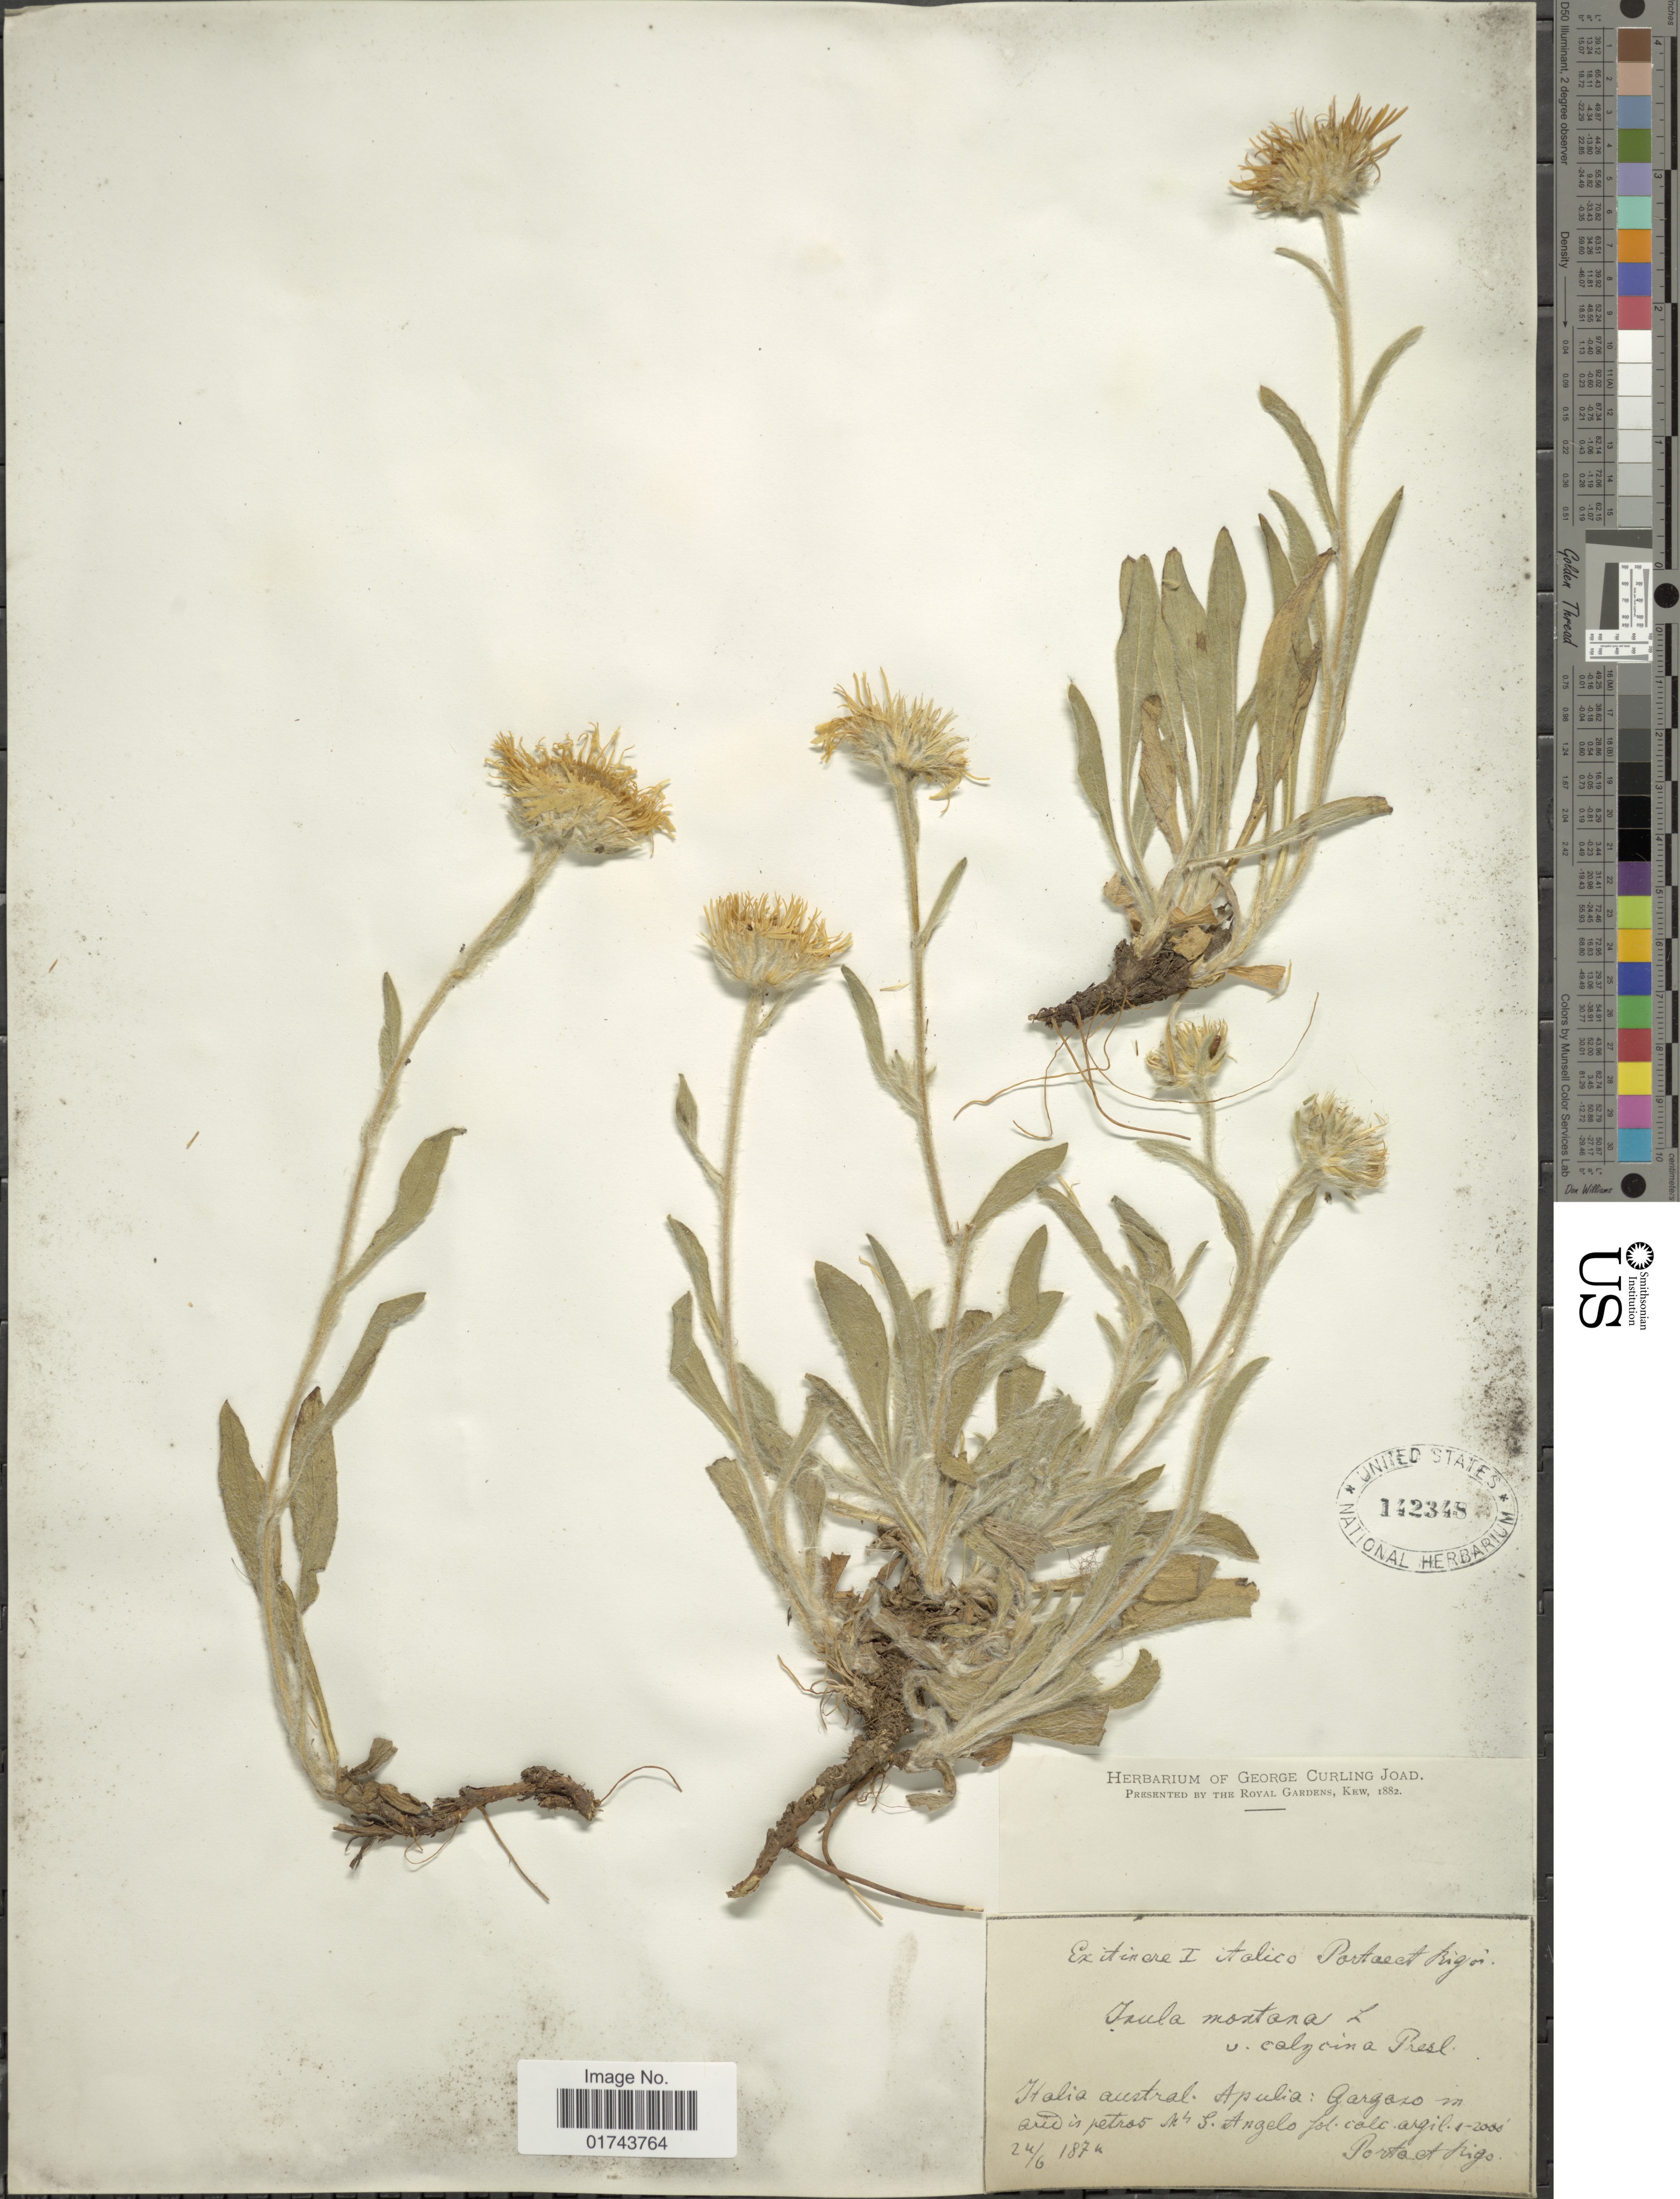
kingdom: Plantae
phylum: Tracheophyta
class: Magnoliopsida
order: Asterales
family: Asteraceae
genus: Inula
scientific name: Inula montana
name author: L.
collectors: -- Porta & -- Rigo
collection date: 1874-06-24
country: Italy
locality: Italia austral, Apulia: Gargazo in aid in petras, S. Angels fst [interpreted]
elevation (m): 305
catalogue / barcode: US 142348